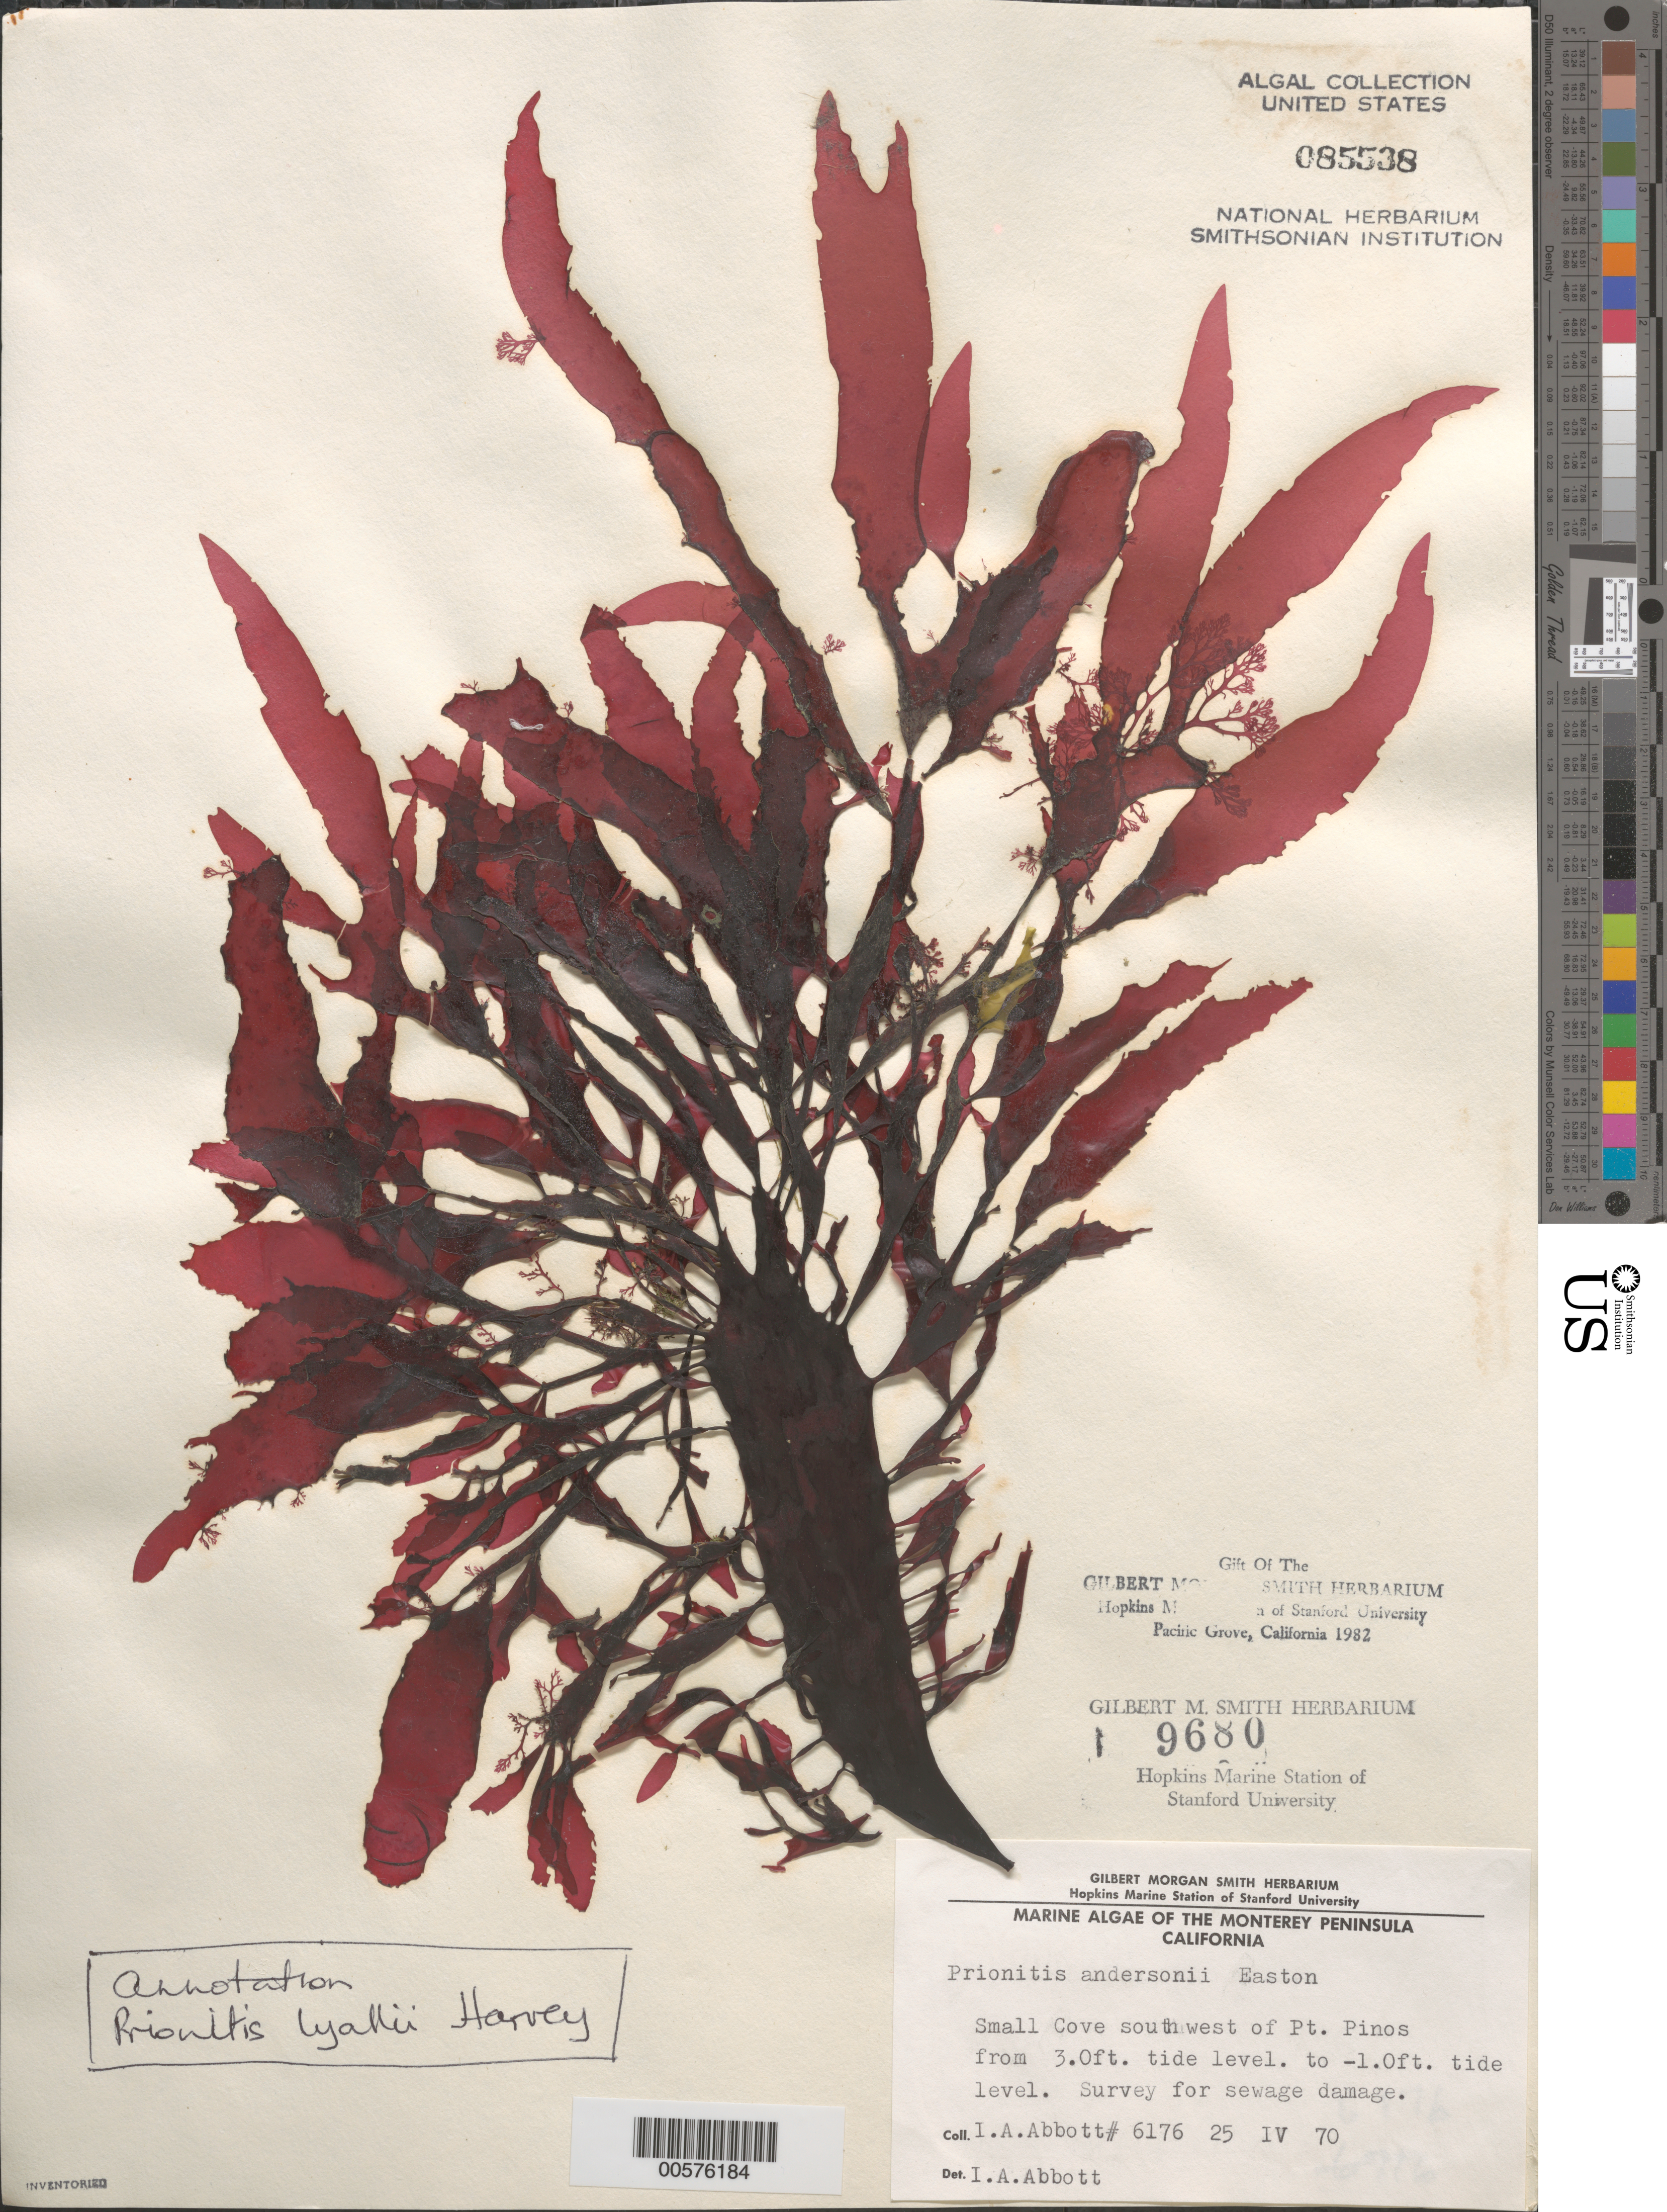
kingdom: Plantae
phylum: Rhodophyta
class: Florideophyceae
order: Cryptonemiales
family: Cryptonemiaceae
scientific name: Prionitis sternbergii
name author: (C. Agardh) J. Agardh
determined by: Algae name updating Project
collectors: I. A. Abbott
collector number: IAA 6176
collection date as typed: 25 Apr 1970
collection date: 1970-04-25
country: United States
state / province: California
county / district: Monterey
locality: Small cove southwest of Point Pinos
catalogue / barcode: US 85538